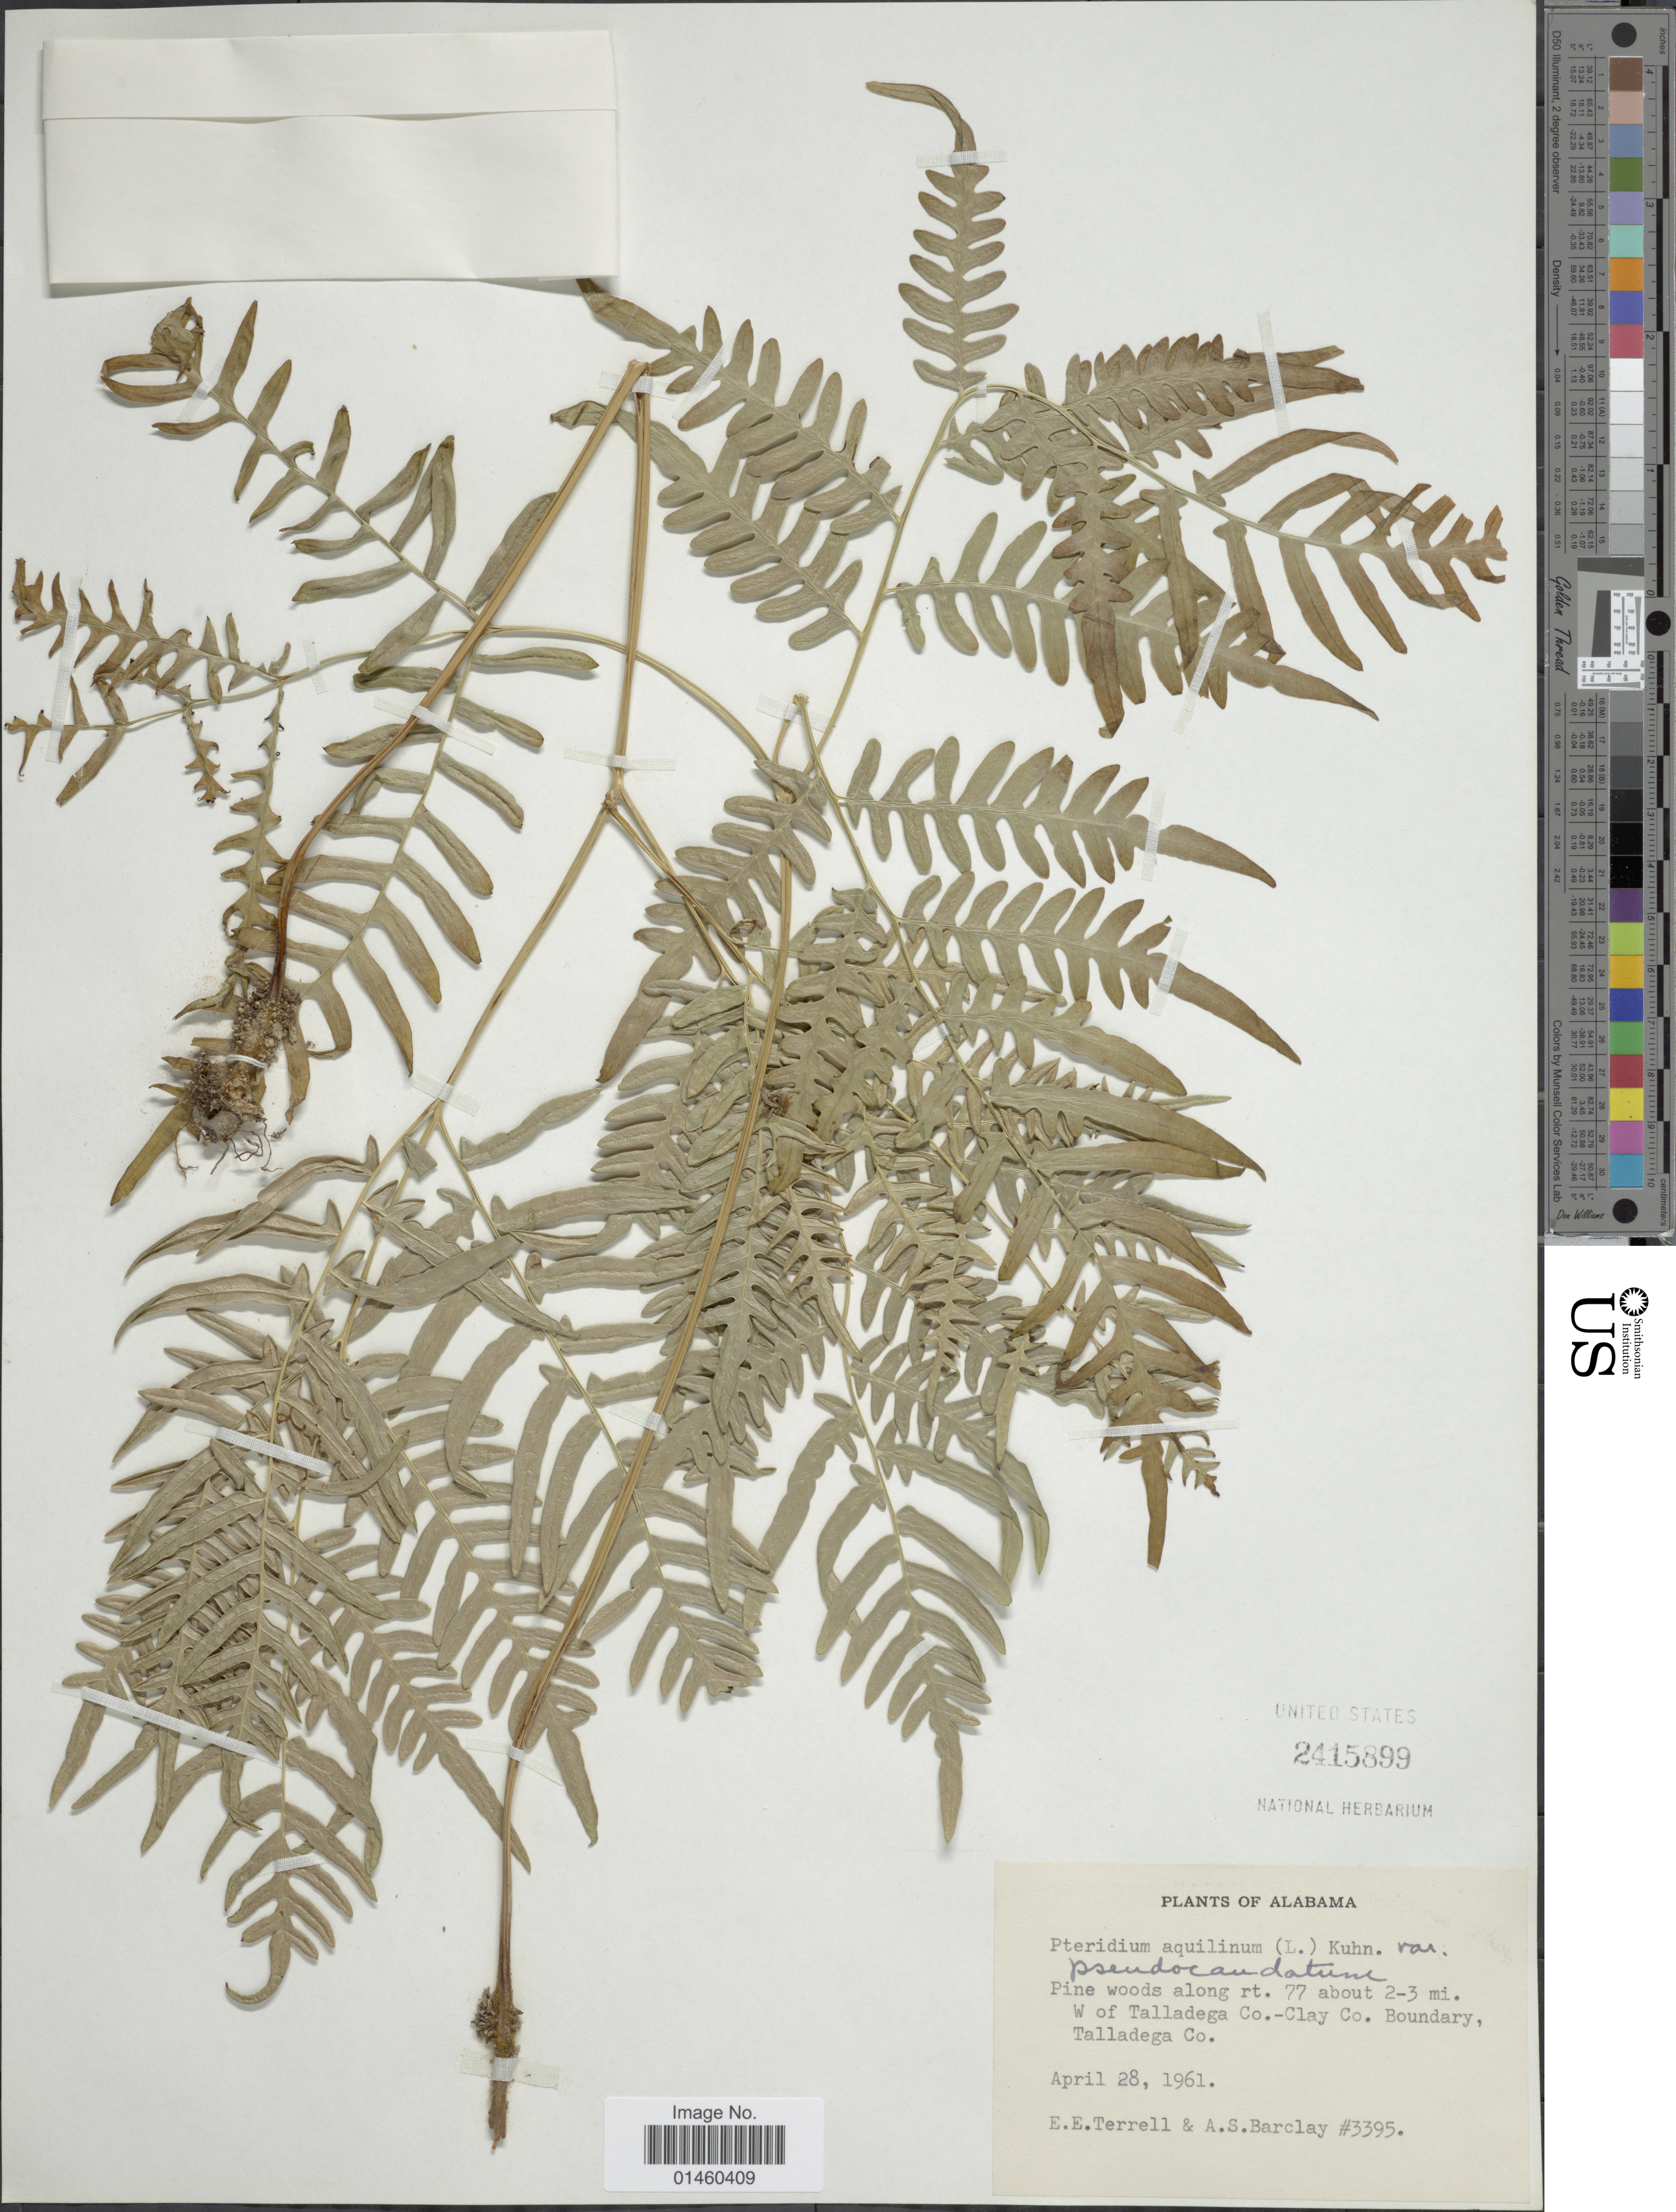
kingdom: Plantae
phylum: Tracheophyta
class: Polypodiopsida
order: Polypodiales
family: Dennstaedtiaceae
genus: Pteridium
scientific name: Pteridium aquilinum var. pseudocaudatum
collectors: E. E. Terrell & A. S. Barclay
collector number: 3395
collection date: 1961-04-28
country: United States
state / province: Alabama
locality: Pine wood along rt. 77 about 2-3 mi. W of Talladega Co.-Clay Co. Boundary, Talladega Co.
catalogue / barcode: US 2415899